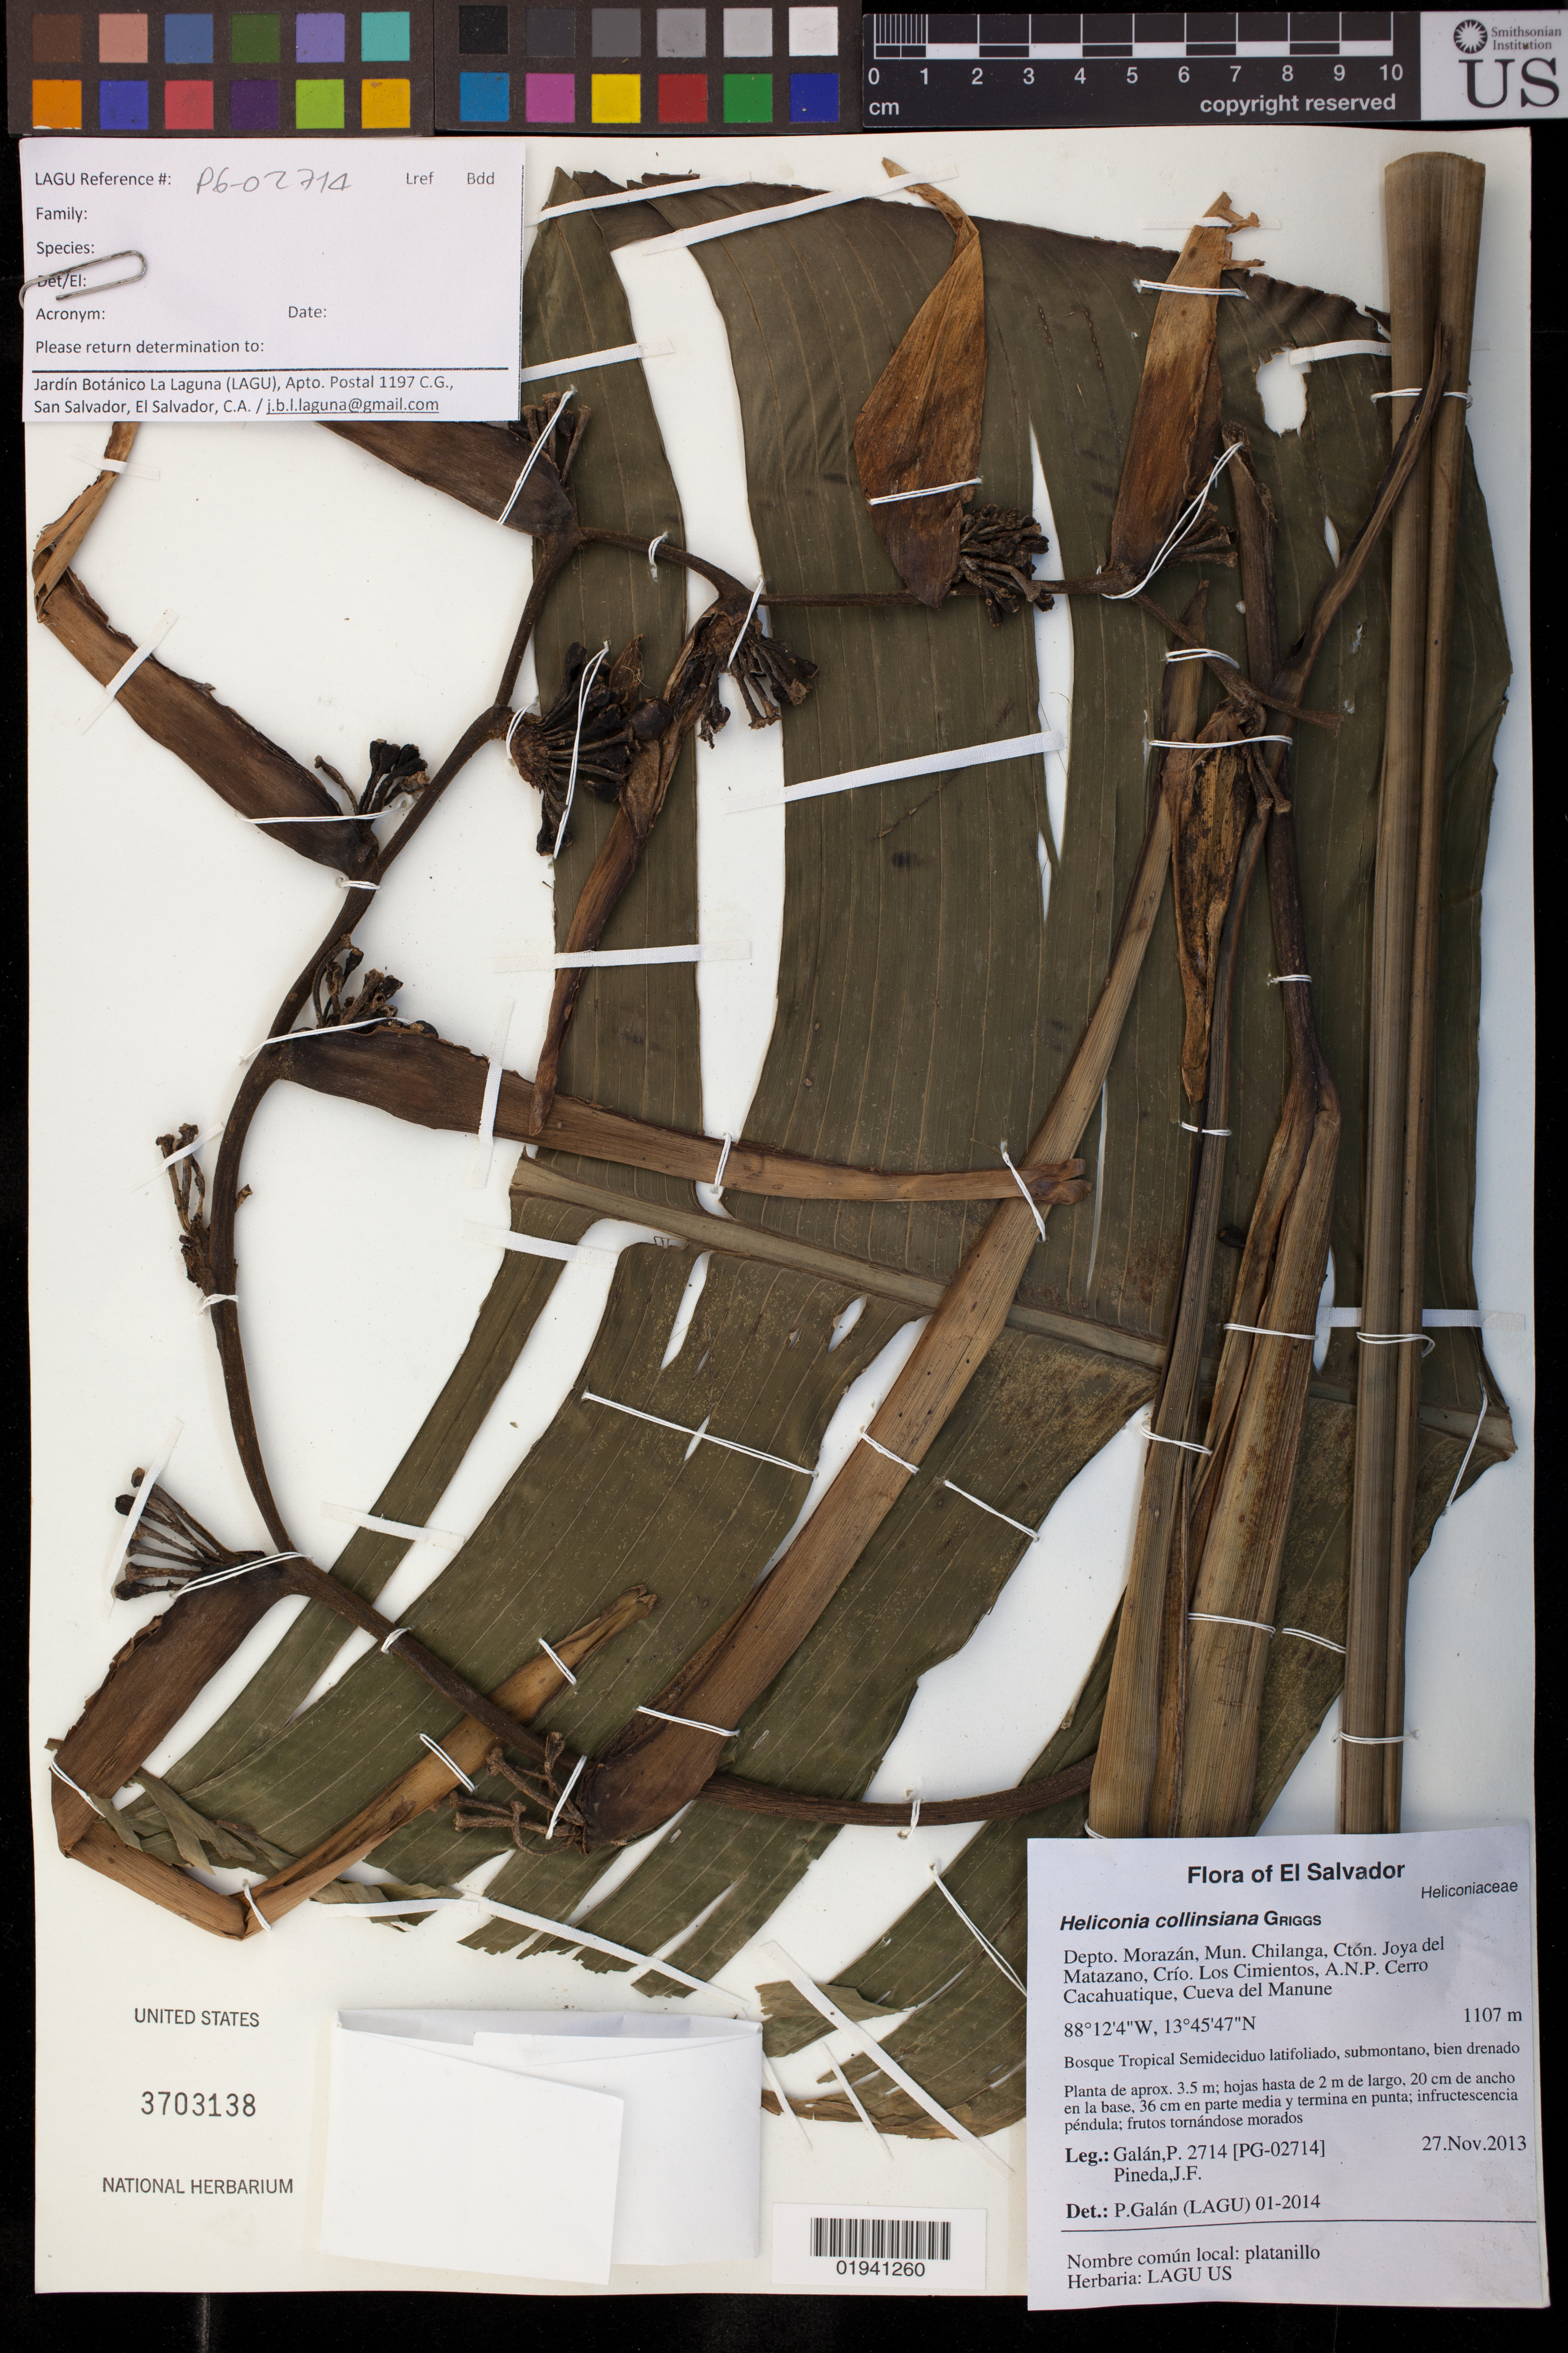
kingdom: Plantae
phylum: Tracheophyta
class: Liliopsida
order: Zingiberales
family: Heliconiaceae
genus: Heliconia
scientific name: Heliconia collinsiana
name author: R.F. Griggs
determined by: Galan, P.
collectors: P. Galan & J. Pineda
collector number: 2714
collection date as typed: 27.Nov.2013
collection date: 2013-11-27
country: El Salvador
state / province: Morazán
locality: Mun. Chilanga, Cton. Joya del Matazano, Crio. Los Cimientos, A.N.P. Cerro Cacahuatique, Cueva del Manune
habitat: Bosque tropical subdeciduo latifoliado, submontano, bien drenado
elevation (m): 1107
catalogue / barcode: US 3703138